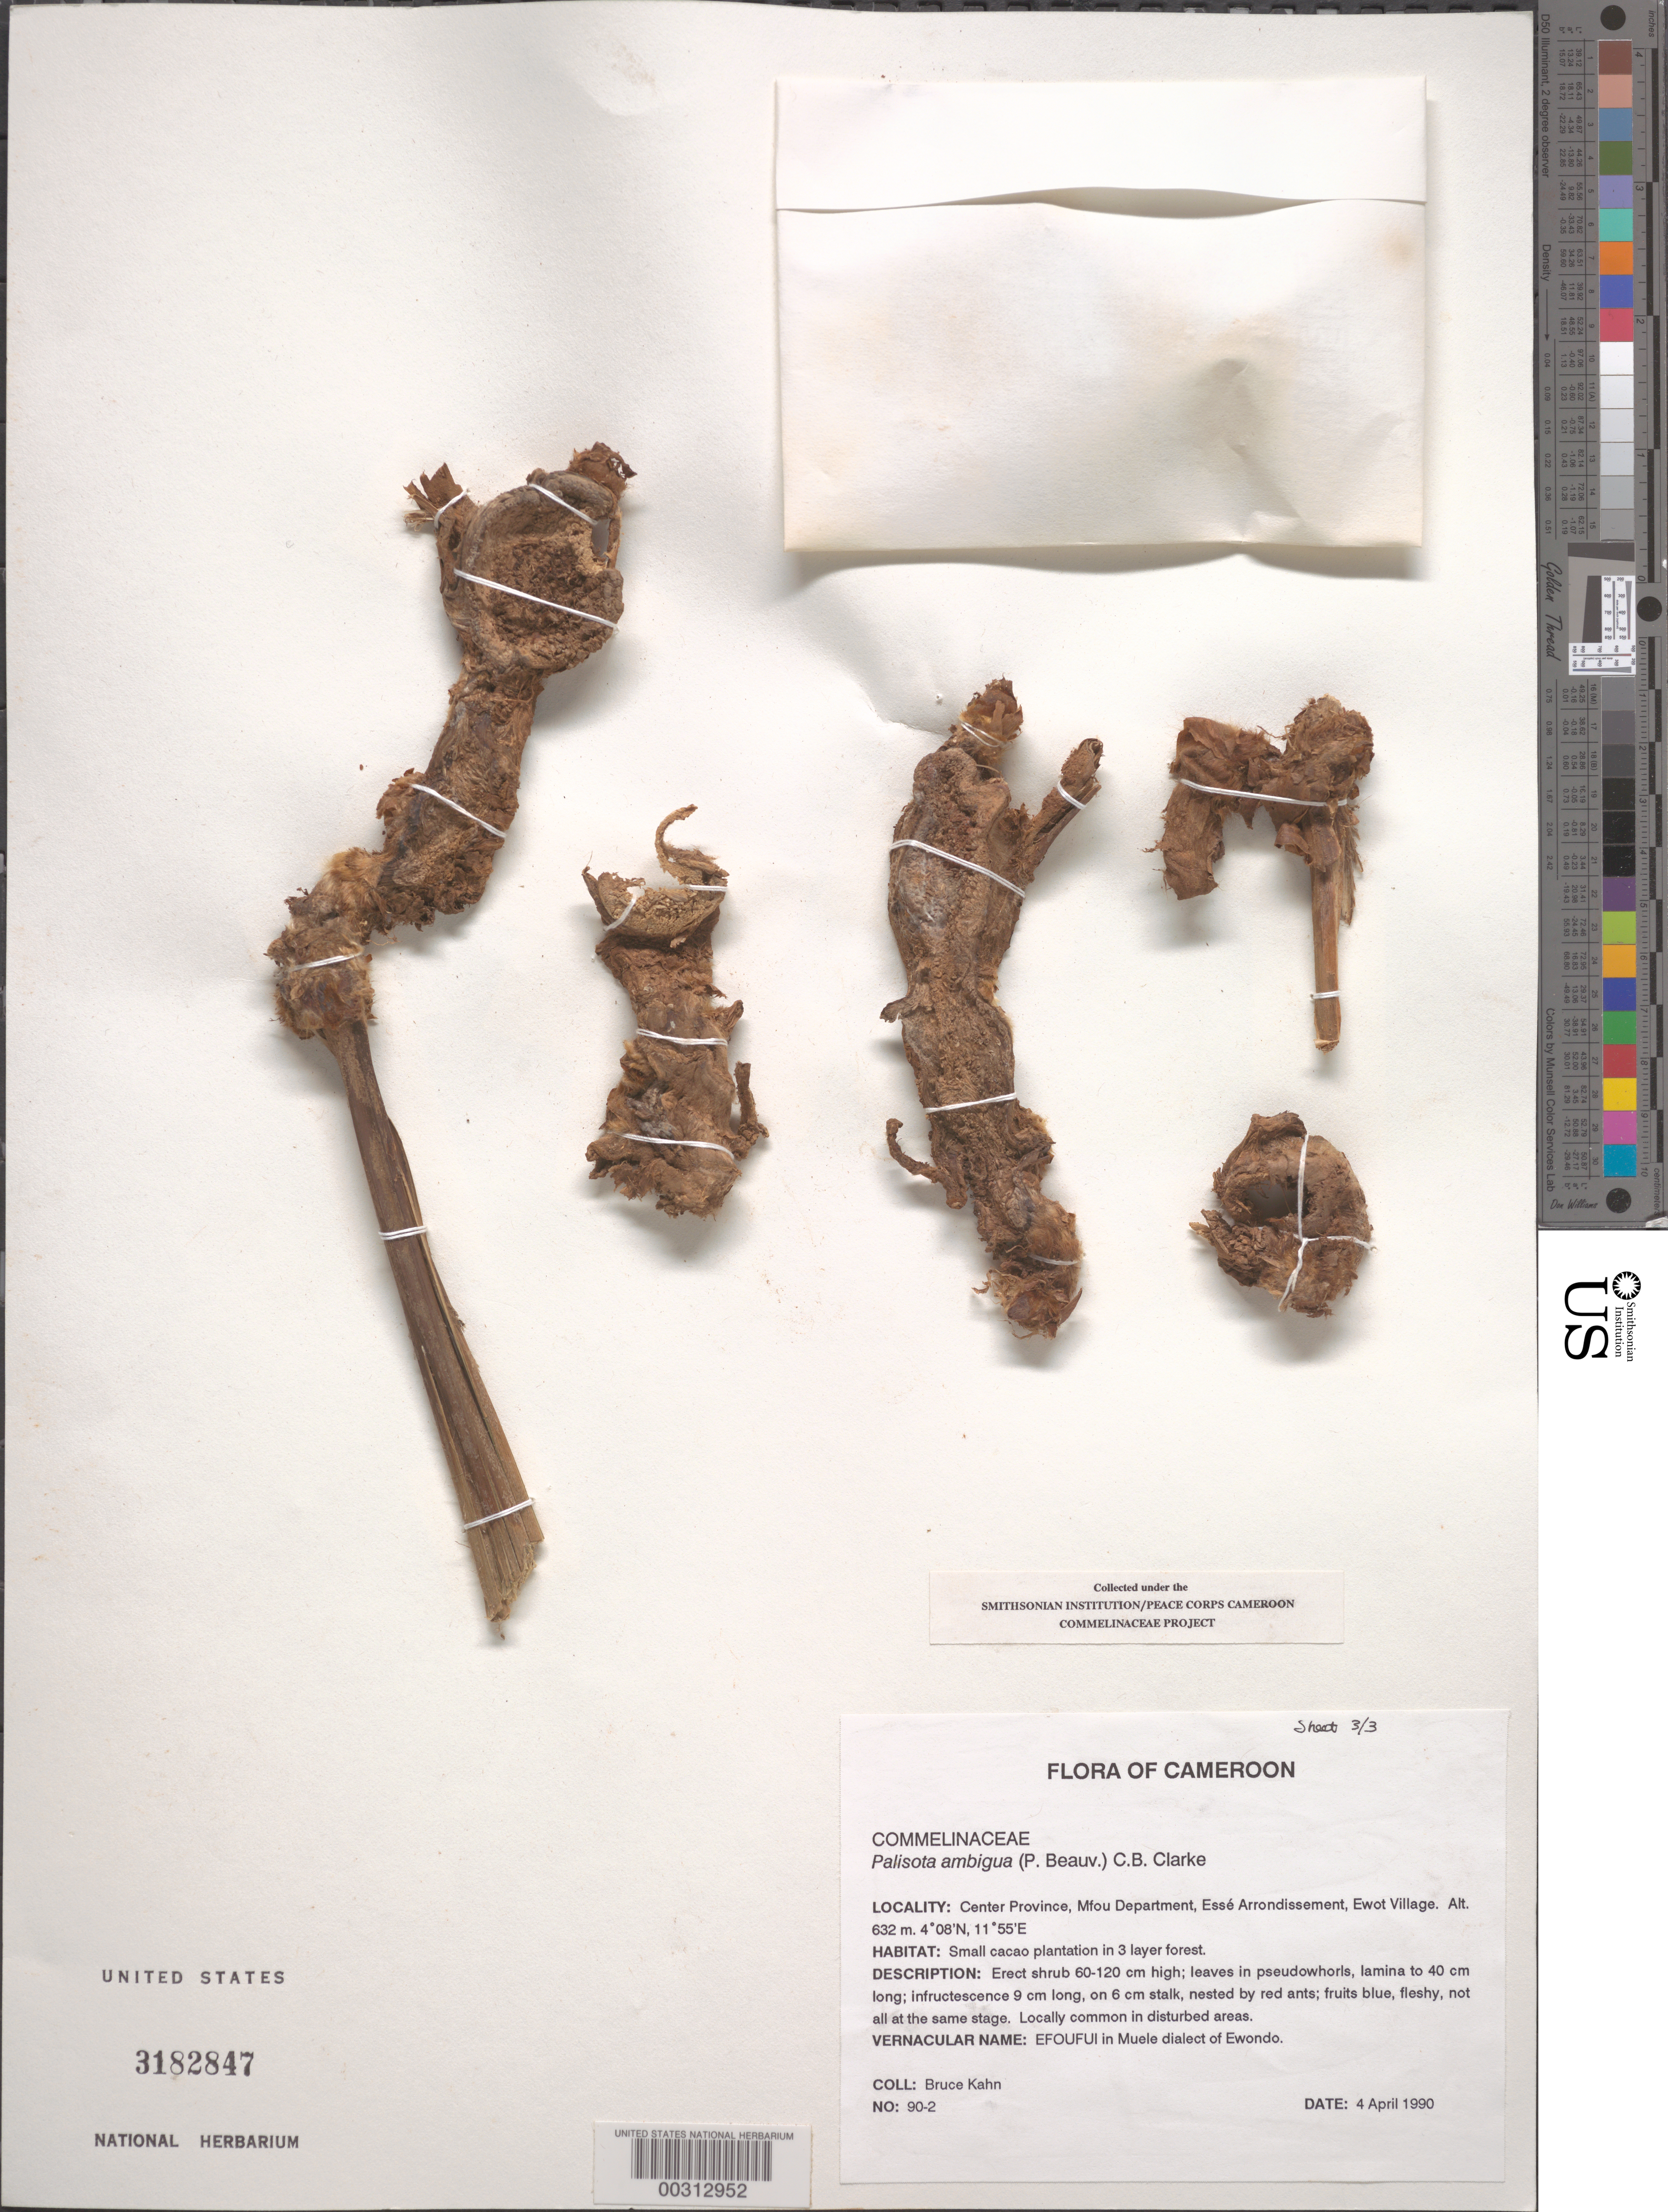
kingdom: Plantae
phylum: Tracheophyta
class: Liliopsida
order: Commelinales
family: Commelinaceae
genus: Palisota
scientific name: Palisota ambigua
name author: (P. Beauv.) C.B. Clarke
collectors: B. Kahn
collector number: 90-2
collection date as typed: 04 Apr 1990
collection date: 1990-04-04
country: Cameroon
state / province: Centre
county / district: Méfou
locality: Esse arrondissement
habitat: Small cacao plantation in 3 layer forest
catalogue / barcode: US 3182847